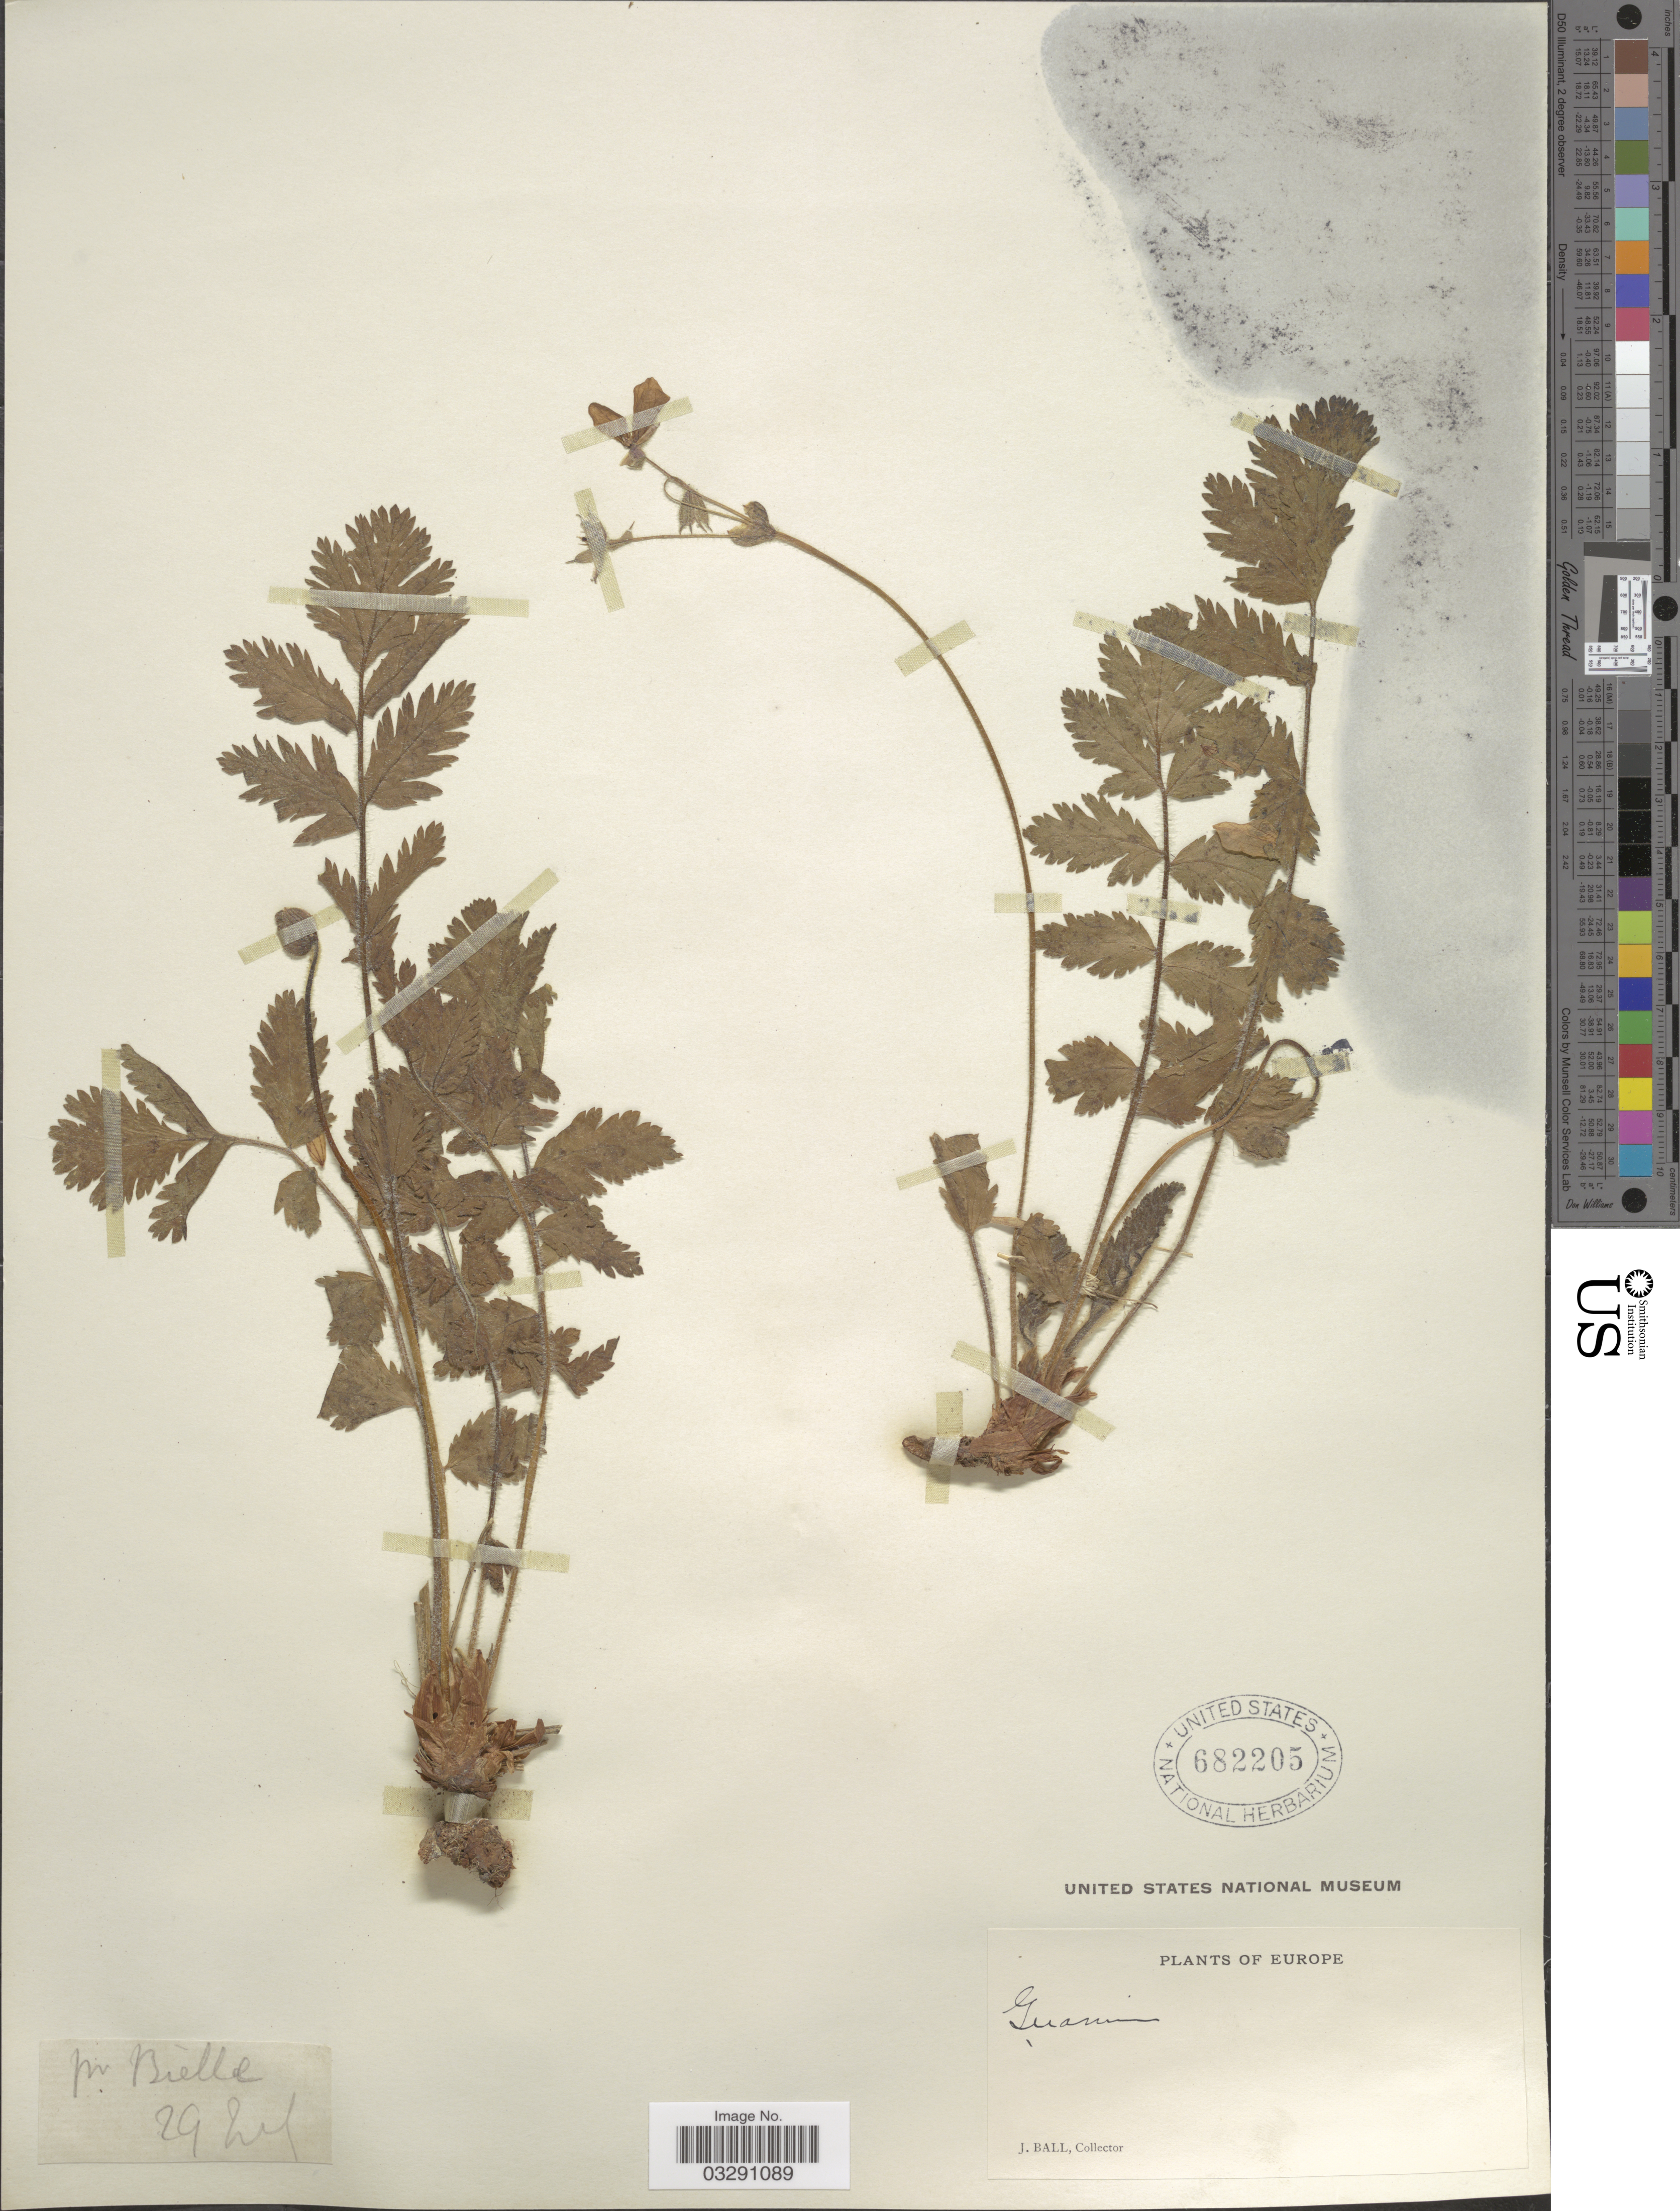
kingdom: Plantae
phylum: Tracheophyta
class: Magnoliopsida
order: Geraniales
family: Geraniaceae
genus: Geranium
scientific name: Geranium sp.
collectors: J. Ball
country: France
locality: Pr. Bielle. Europe.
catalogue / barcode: US 682205